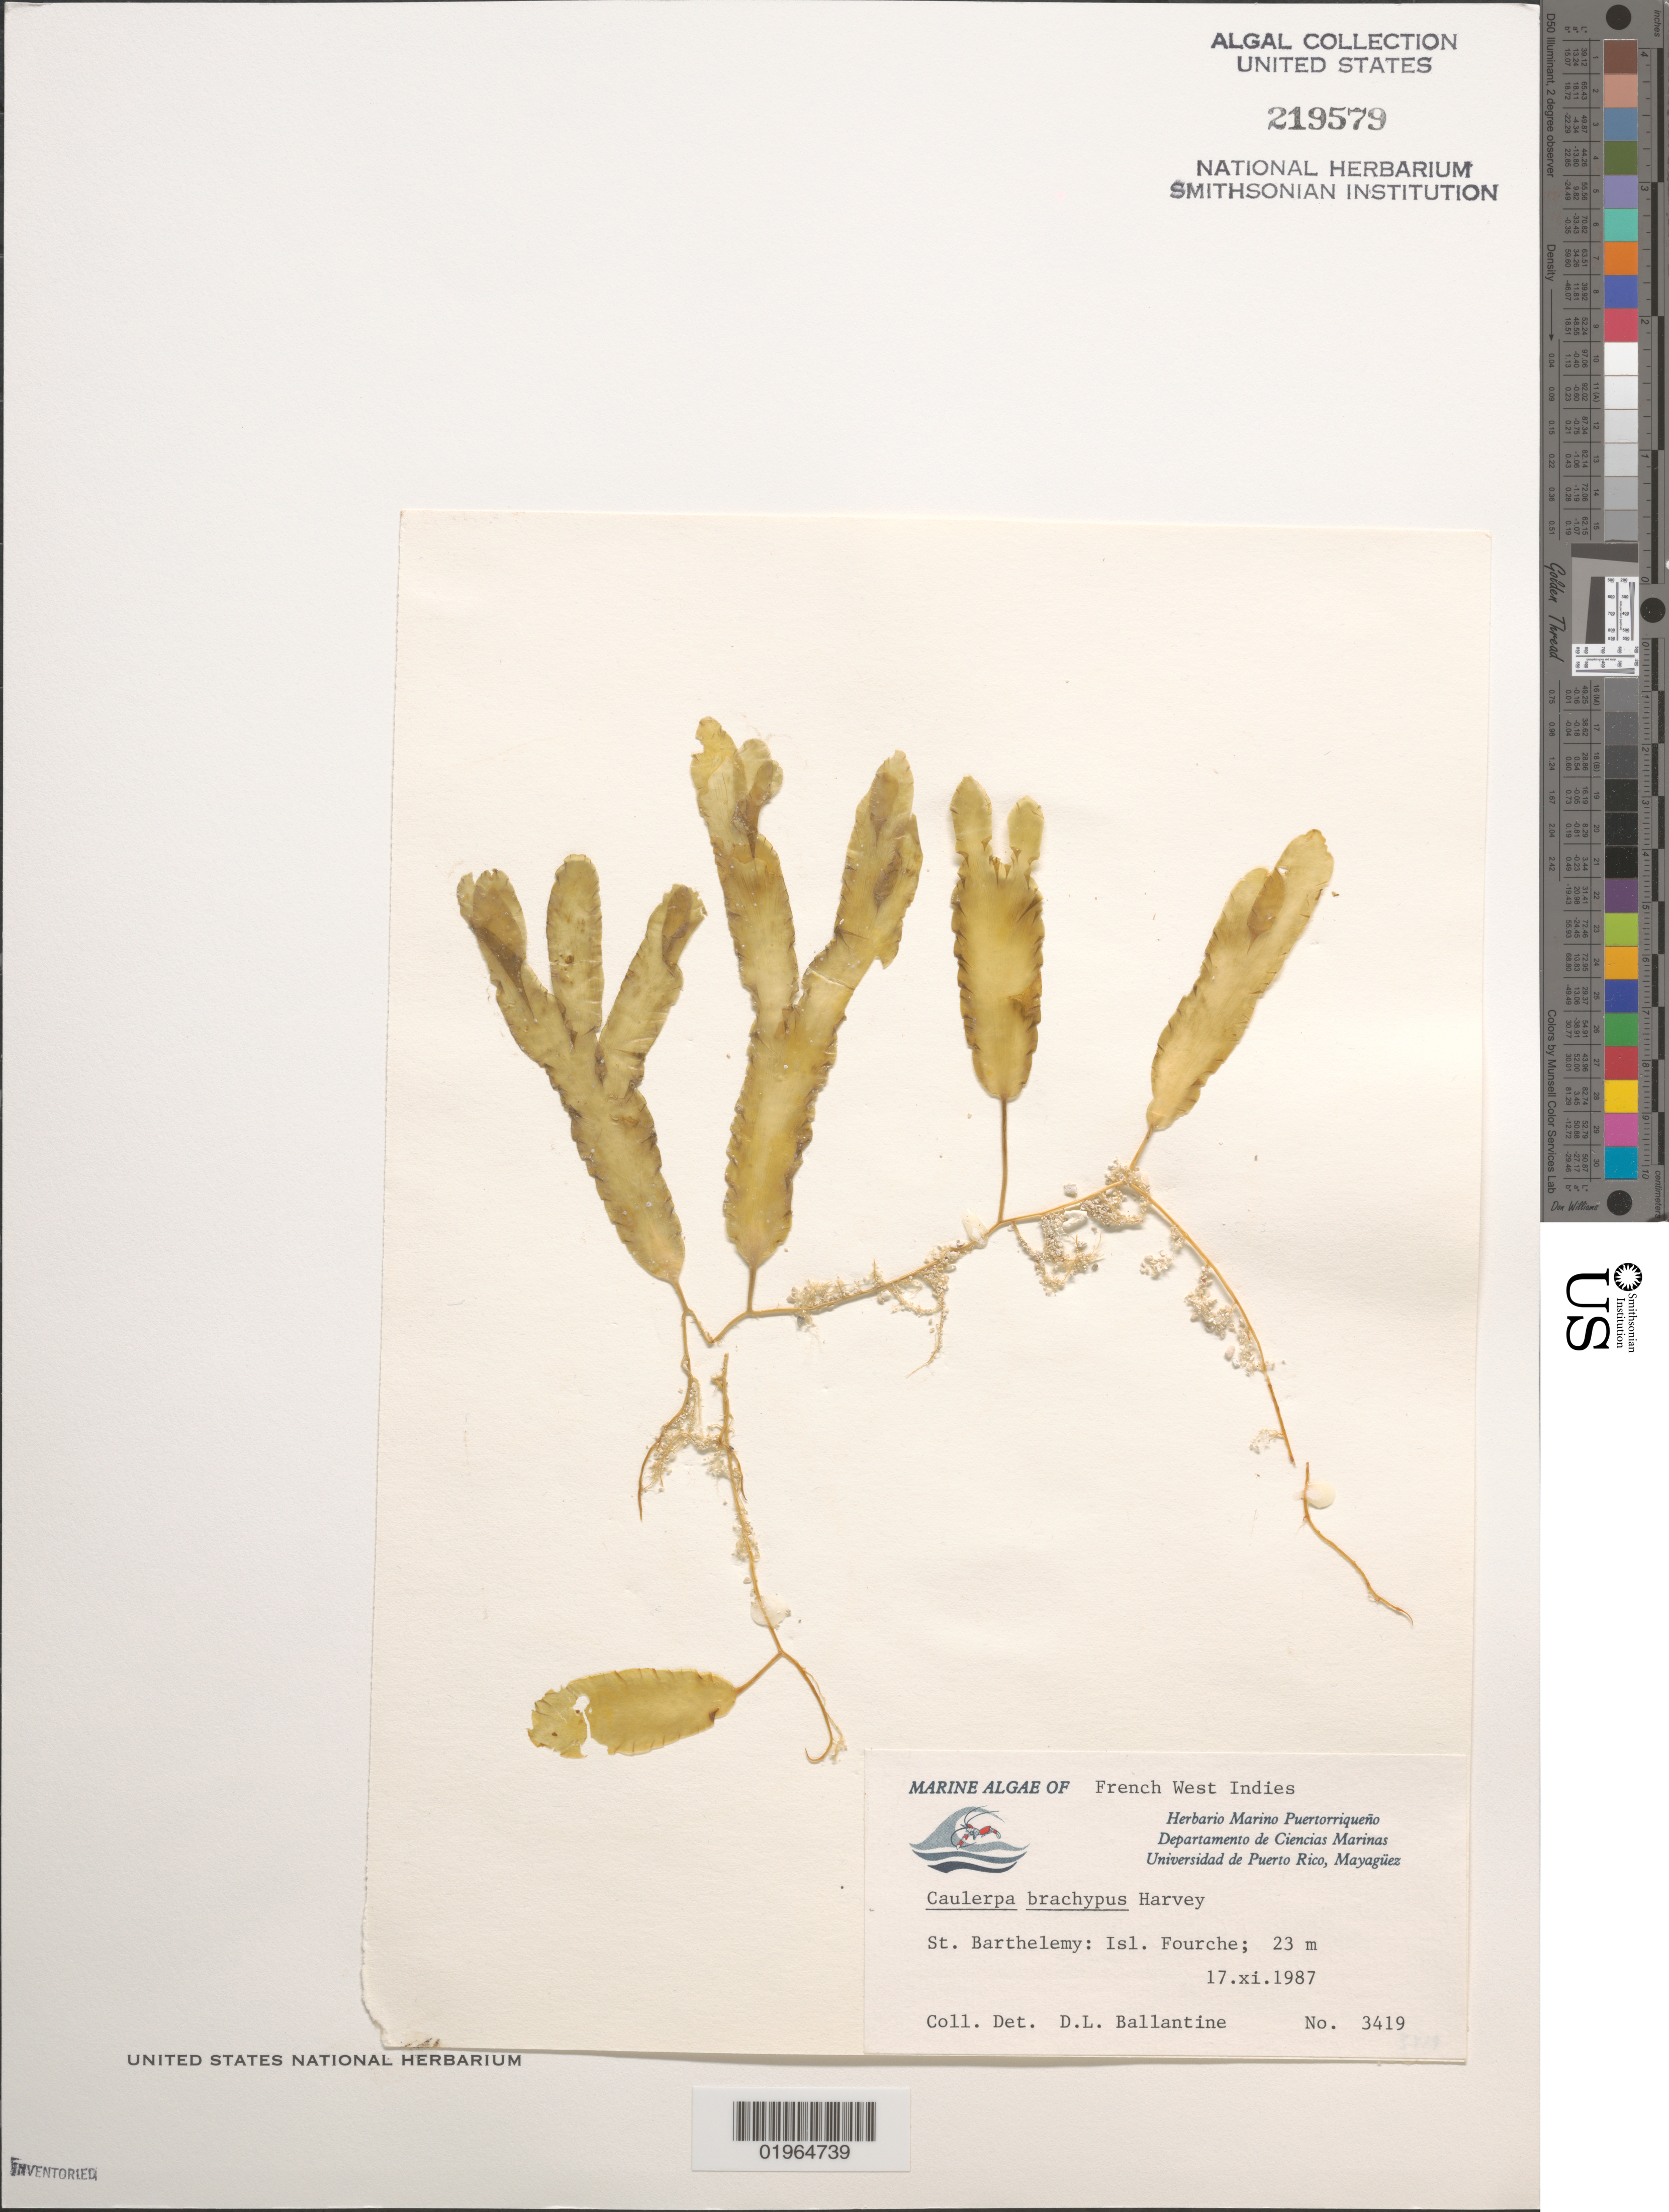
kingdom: Plantae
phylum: Chlorophyta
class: Ulvophyceae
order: Bryopsidales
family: Caulerpaceae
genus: Caulerpa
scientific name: Caulerpa brachypus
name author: Harv.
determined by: Ballantine, D. L.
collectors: D.L. Ballantine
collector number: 3419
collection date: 1987-11-17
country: Saint Barthélemy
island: Ile Fourche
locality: St, Barthelemy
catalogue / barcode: US 219579